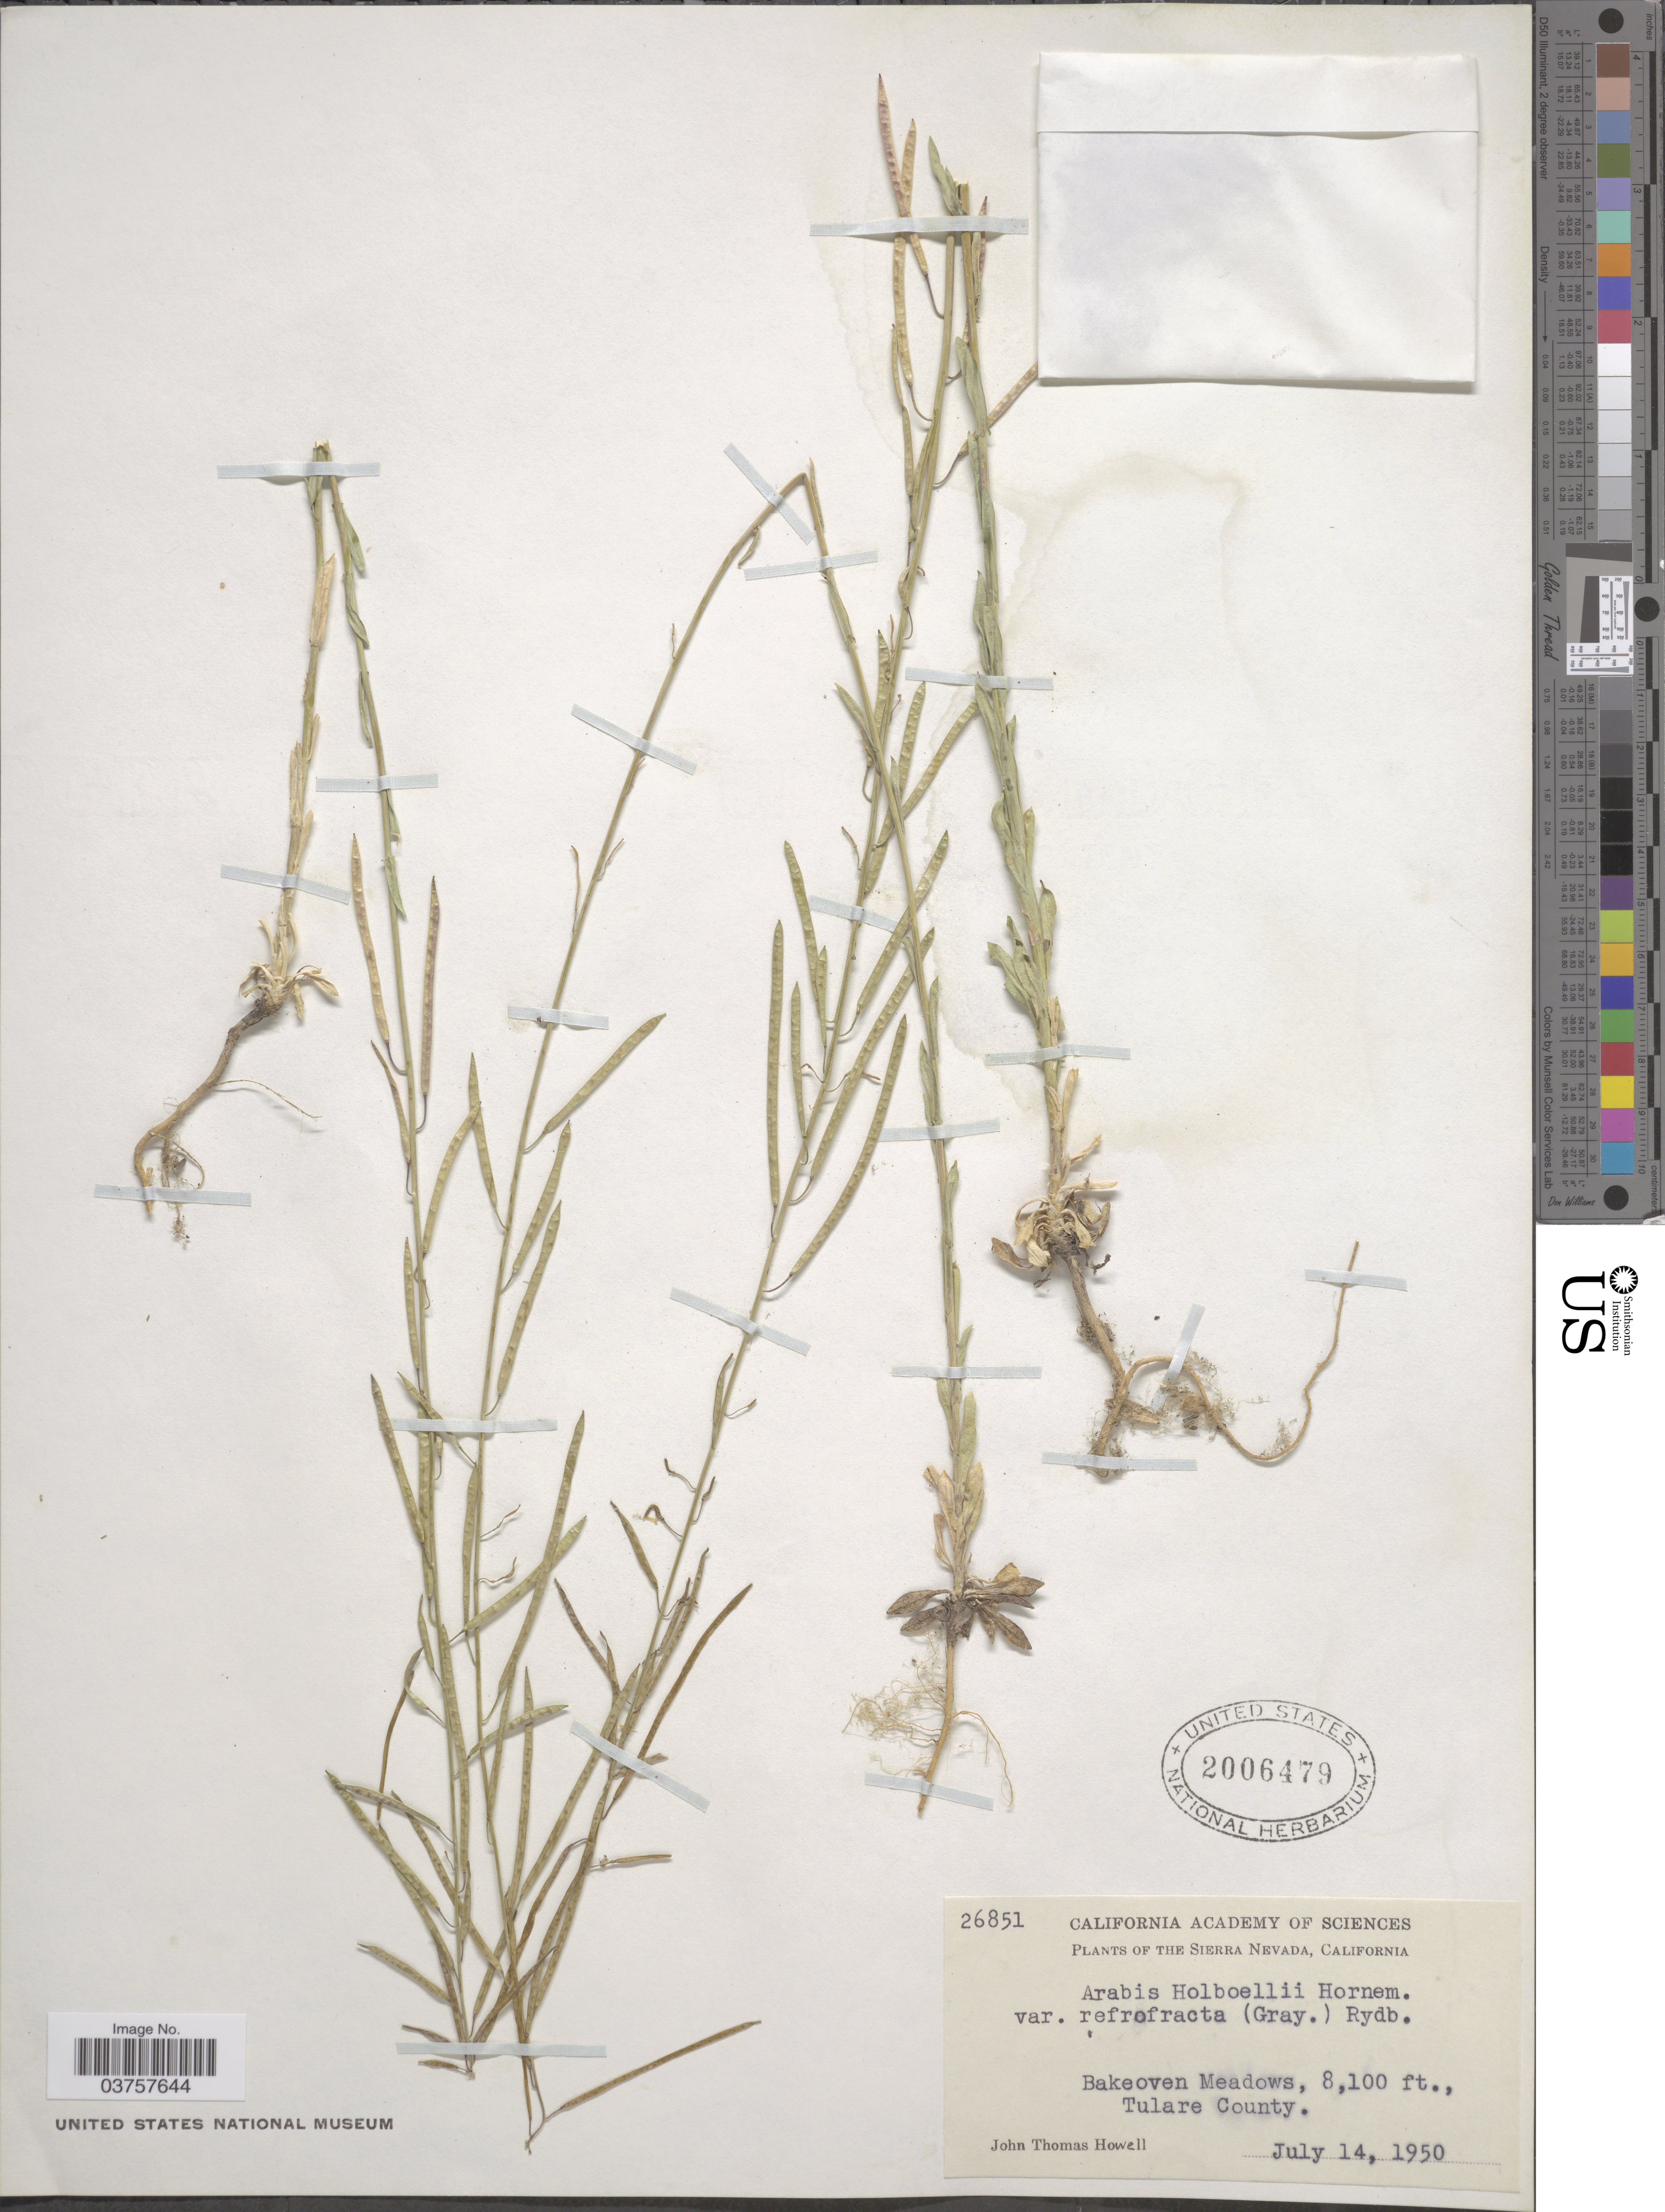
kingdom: Plantae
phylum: Tracheophyta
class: Magnoliopsida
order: Brassicales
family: Brassicaceae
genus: Arabis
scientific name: Arabis holboellii var. retrofracta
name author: Rydb.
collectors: J. T. Howell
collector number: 26851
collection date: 1950-07-14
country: United States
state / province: California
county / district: Tulare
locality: The Sierra Nevada. Bakeoven Meadows, Tulare County.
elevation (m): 2469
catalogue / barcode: US 2006479